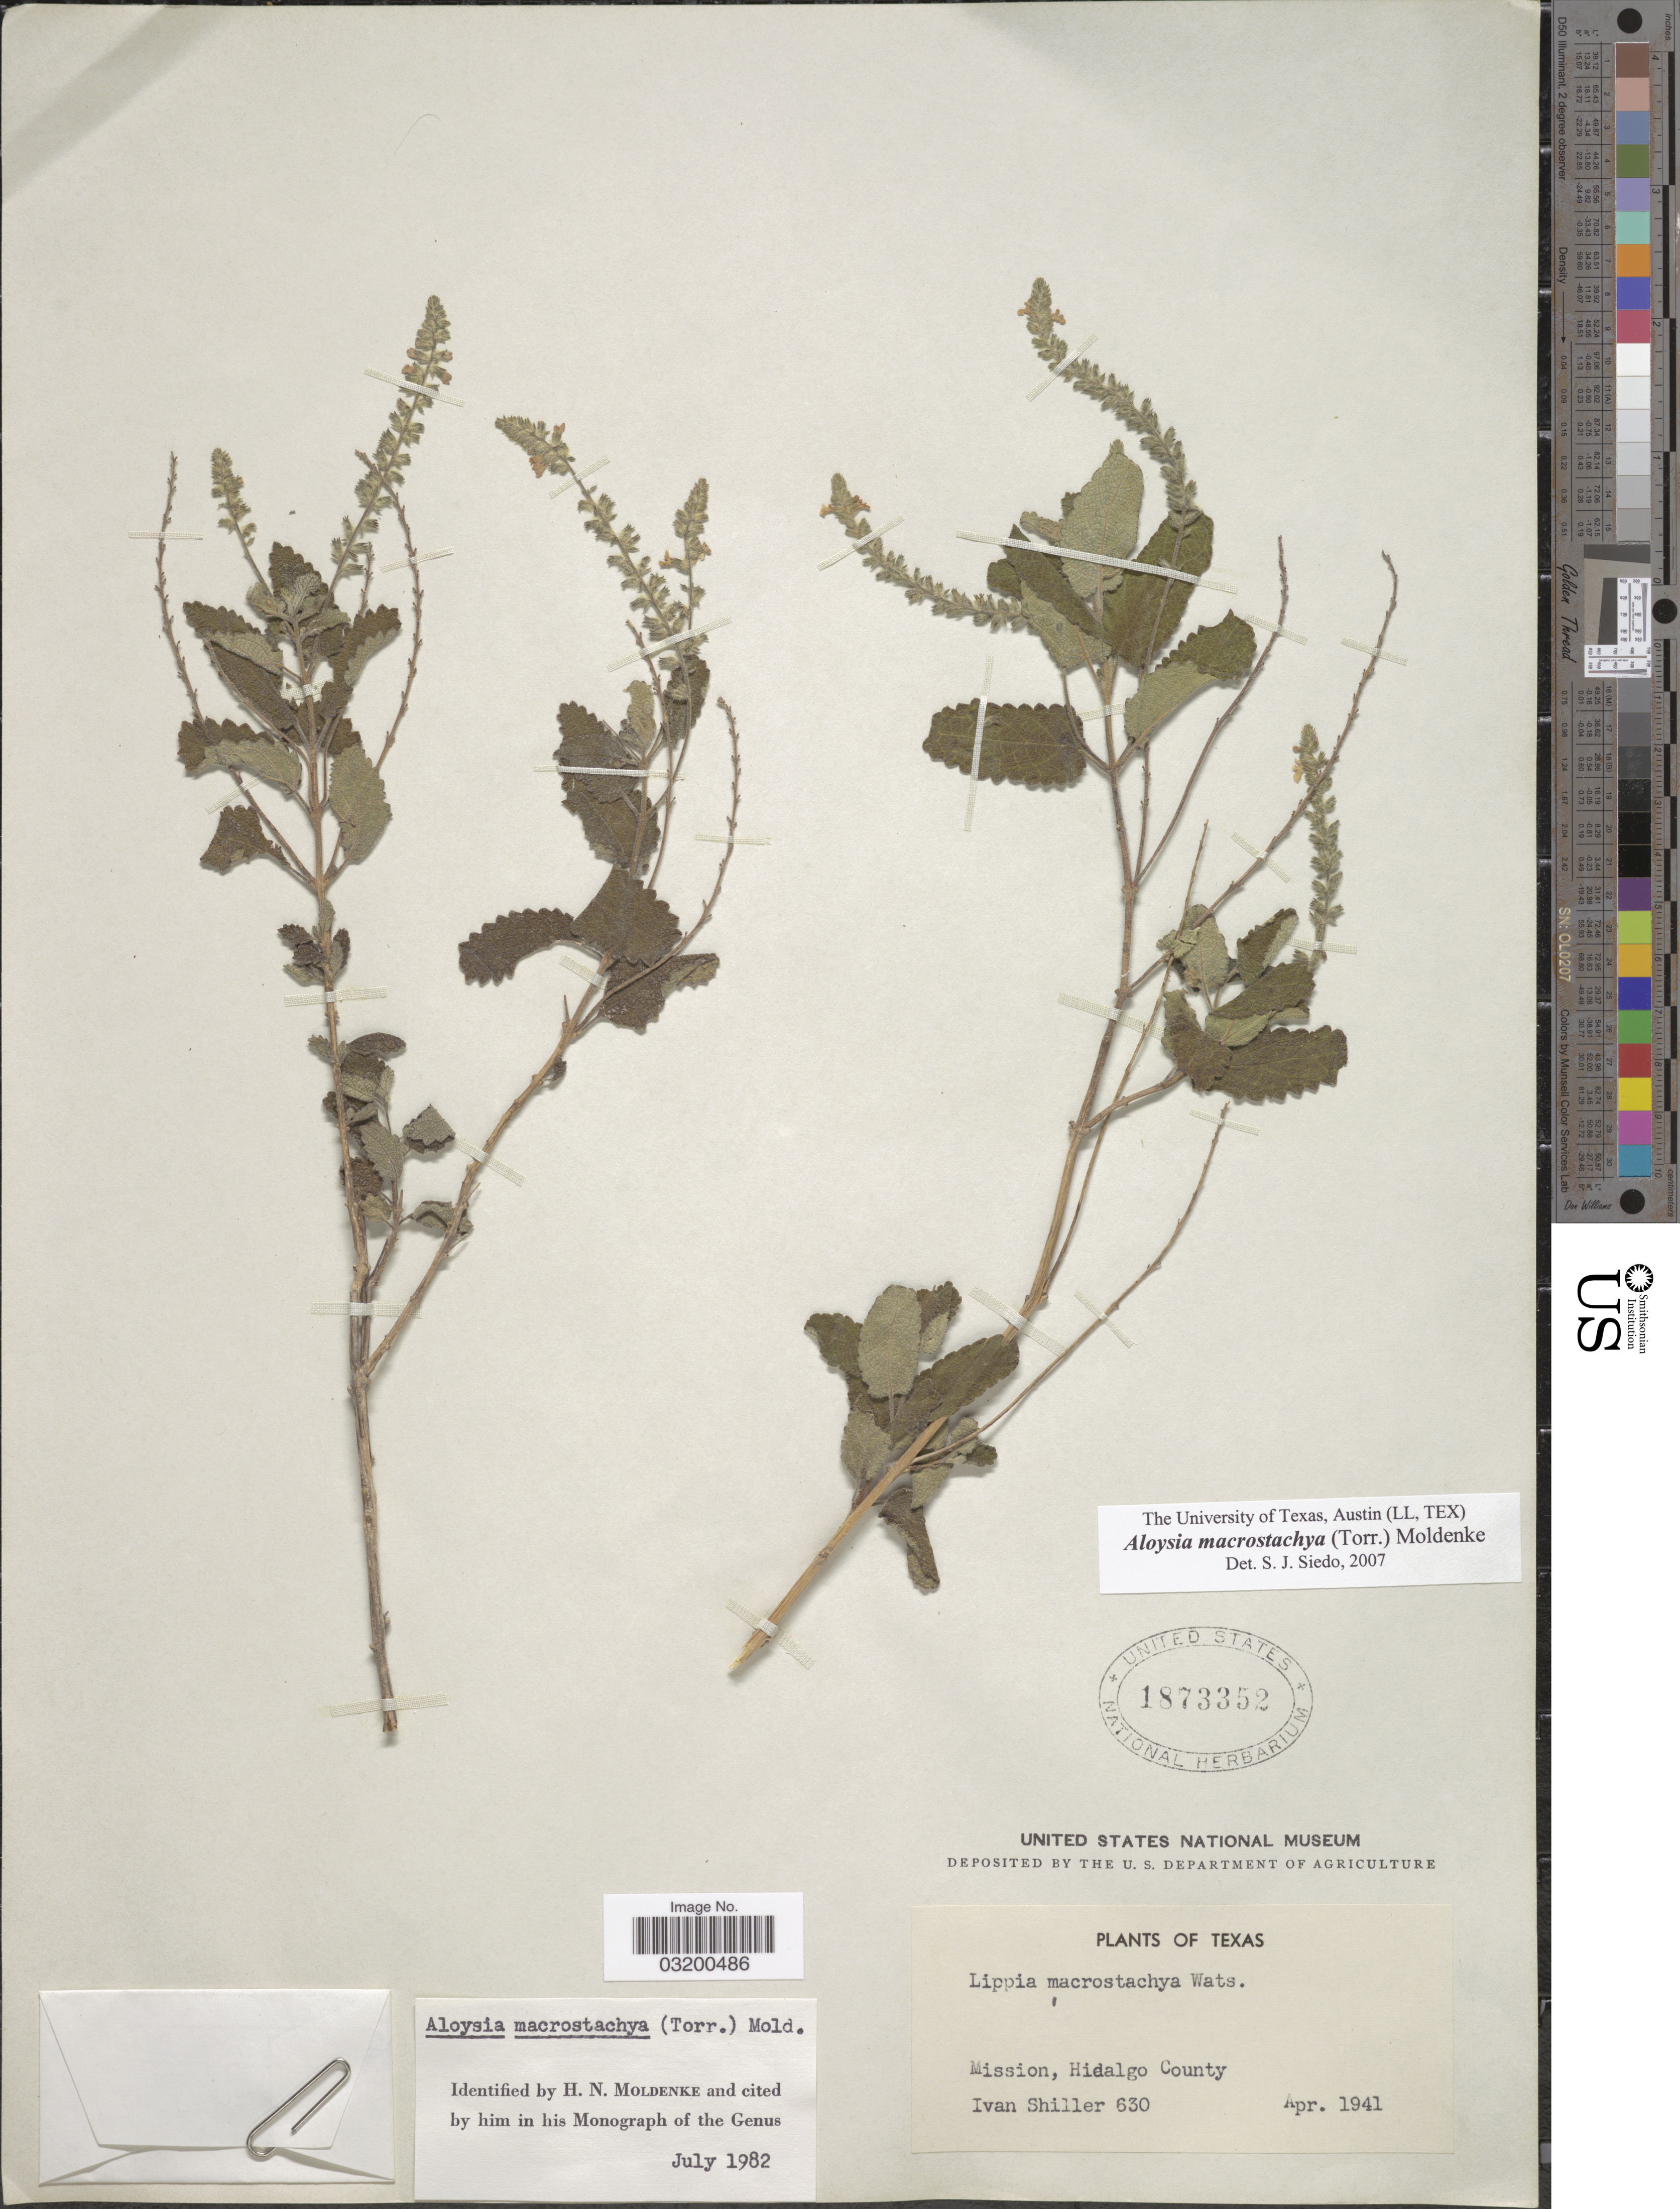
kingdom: Plantae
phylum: Tracheophyta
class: Magnoliopsida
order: Lamiales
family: Verbenaceae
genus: Aloysia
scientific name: Aloysia macrostachya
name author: (Torr.) Moldenke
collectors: I. Shiller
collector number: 630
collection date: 1941-04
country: United States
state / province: Texas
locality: Mission, Hidalgo County.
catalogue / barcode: US 1873352